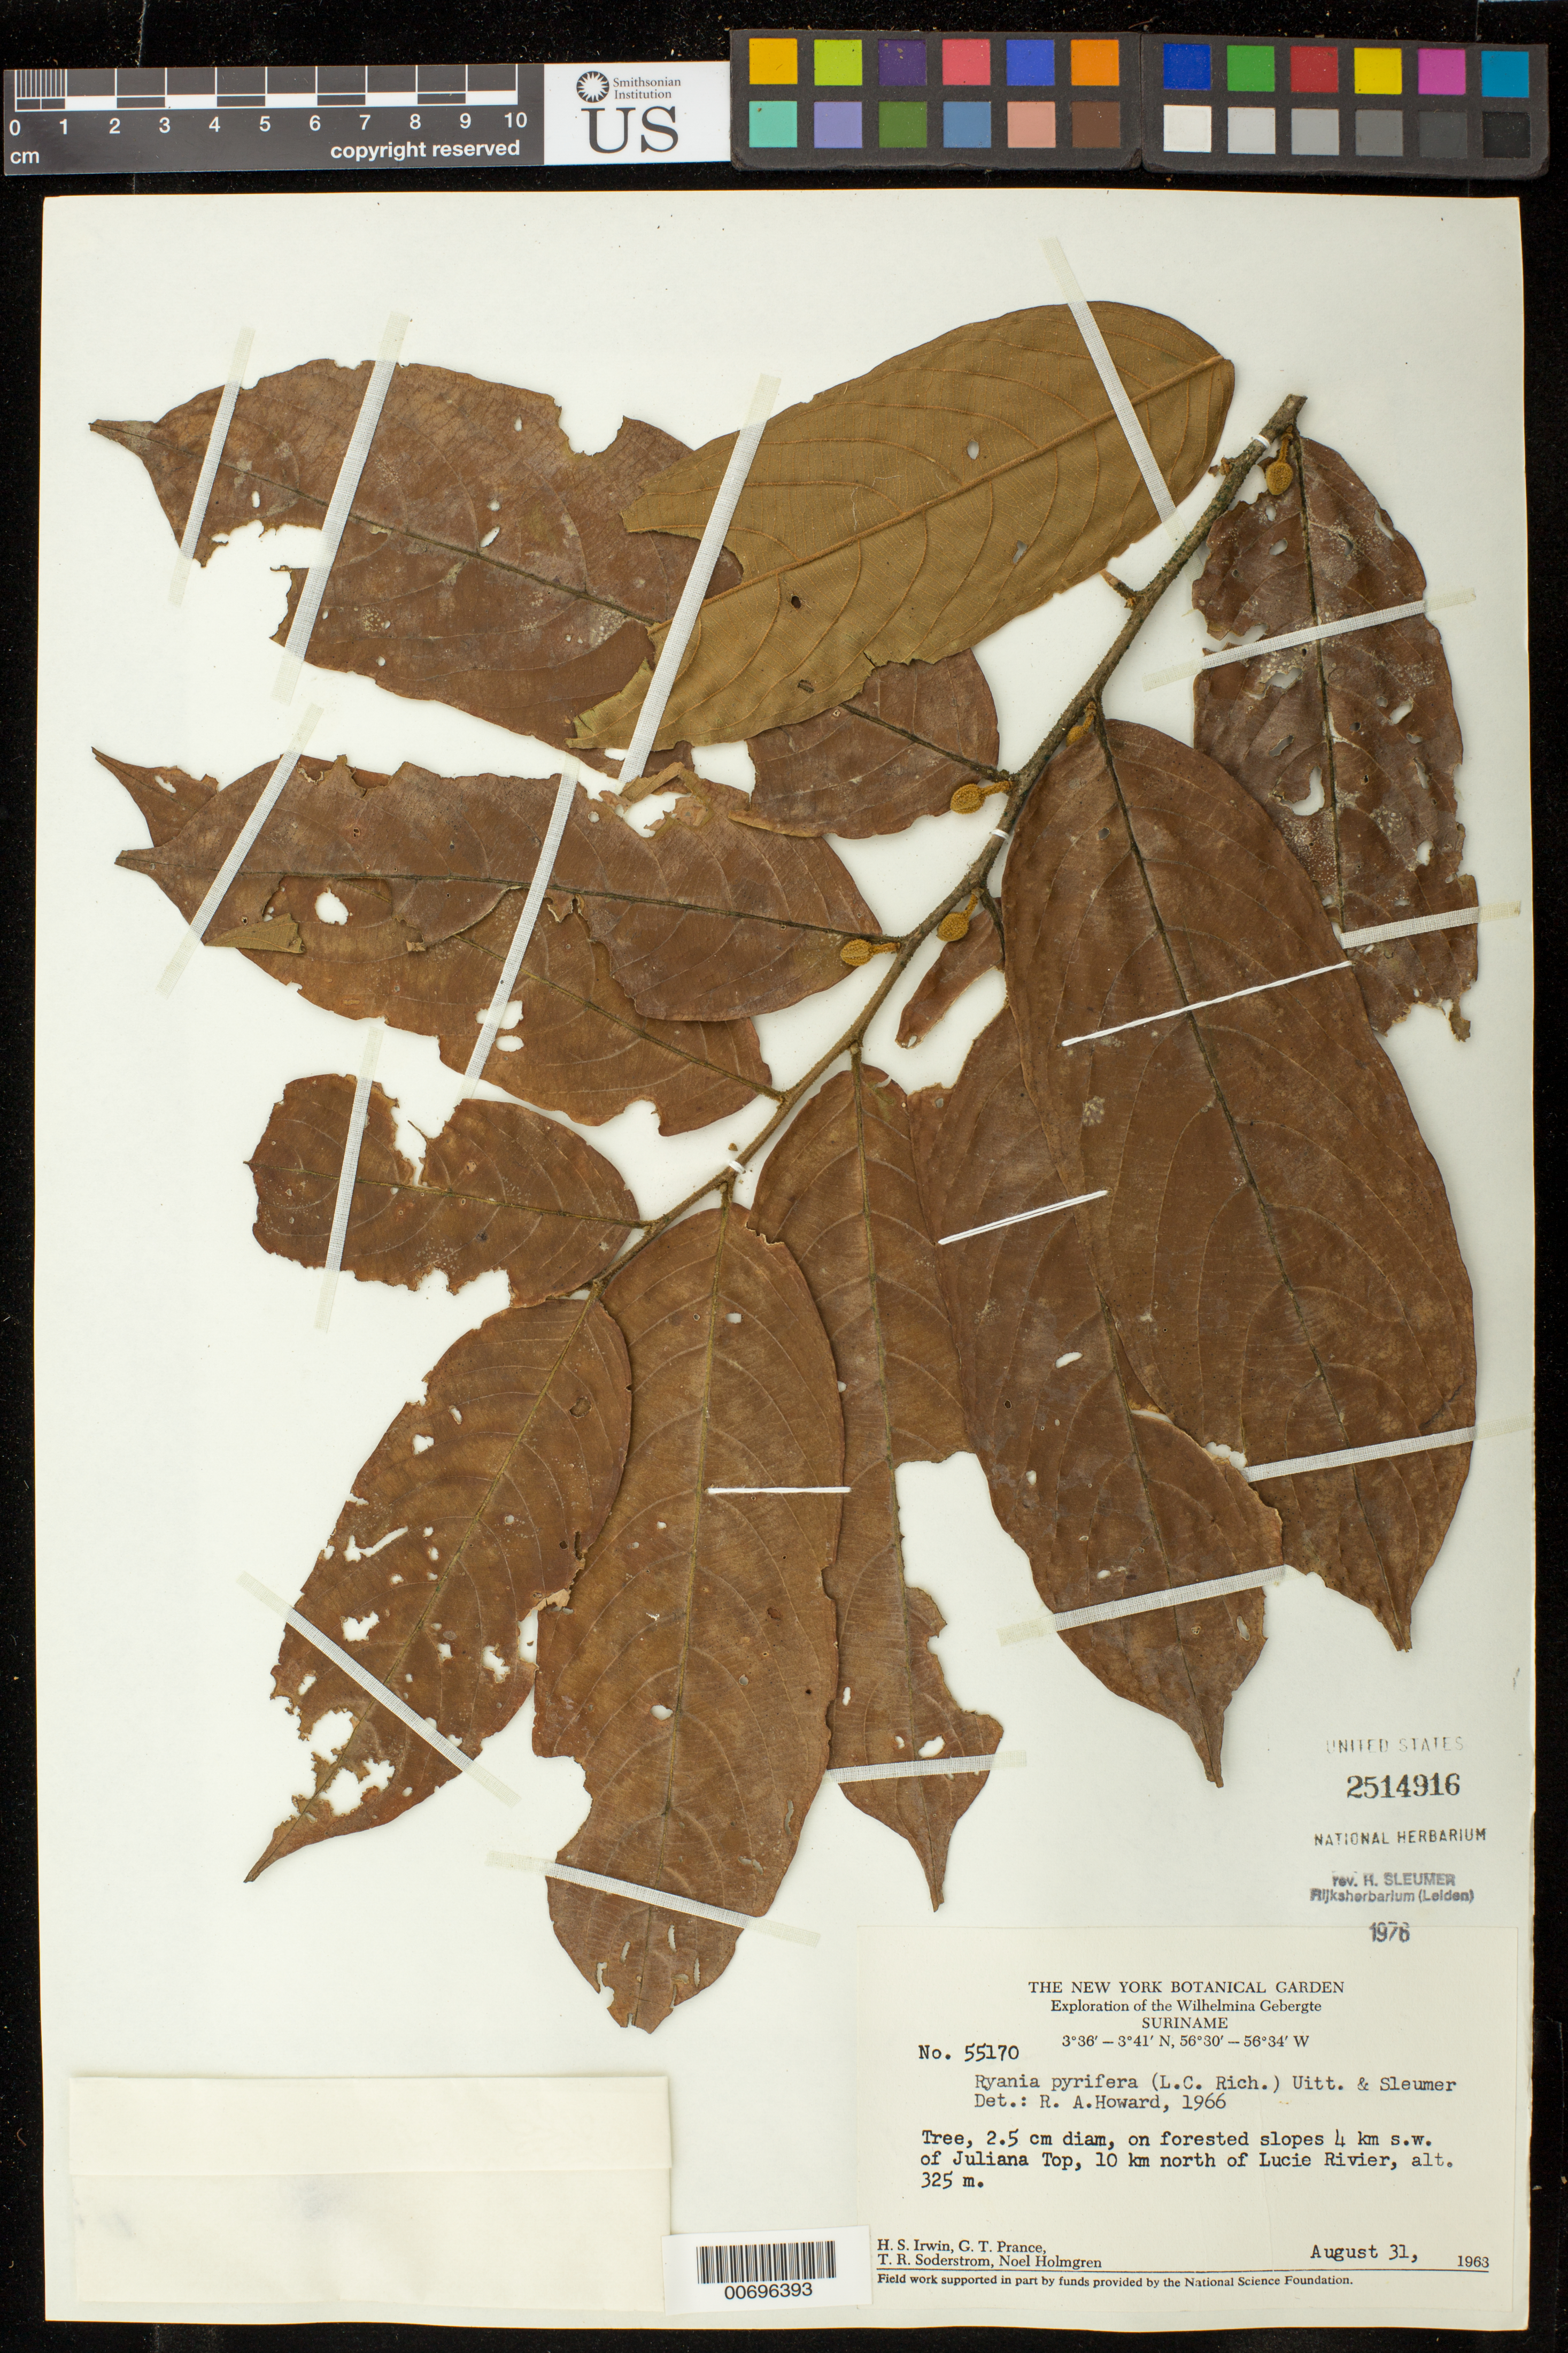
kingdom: Plantae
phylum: Tracheophyta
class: Magnoliopsida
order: Malpighiales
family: Salicaceae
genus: Ryania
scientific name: Ryania pyrifera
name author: Uittien & Sleumer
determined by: Sleumer, H. O.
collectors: H. Irwin, G. T. Prance, T. R. Soderstrom & N. H. Holmgren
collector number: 55170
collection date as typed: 31-Aug-63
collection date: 1963-08-31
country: Suriname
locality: Juliana Top, 4 km SW of; 10 km N of Lucie River, Wilhelmina Gebergte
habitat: Forested slopes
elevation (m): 325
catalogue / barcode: US 2514916